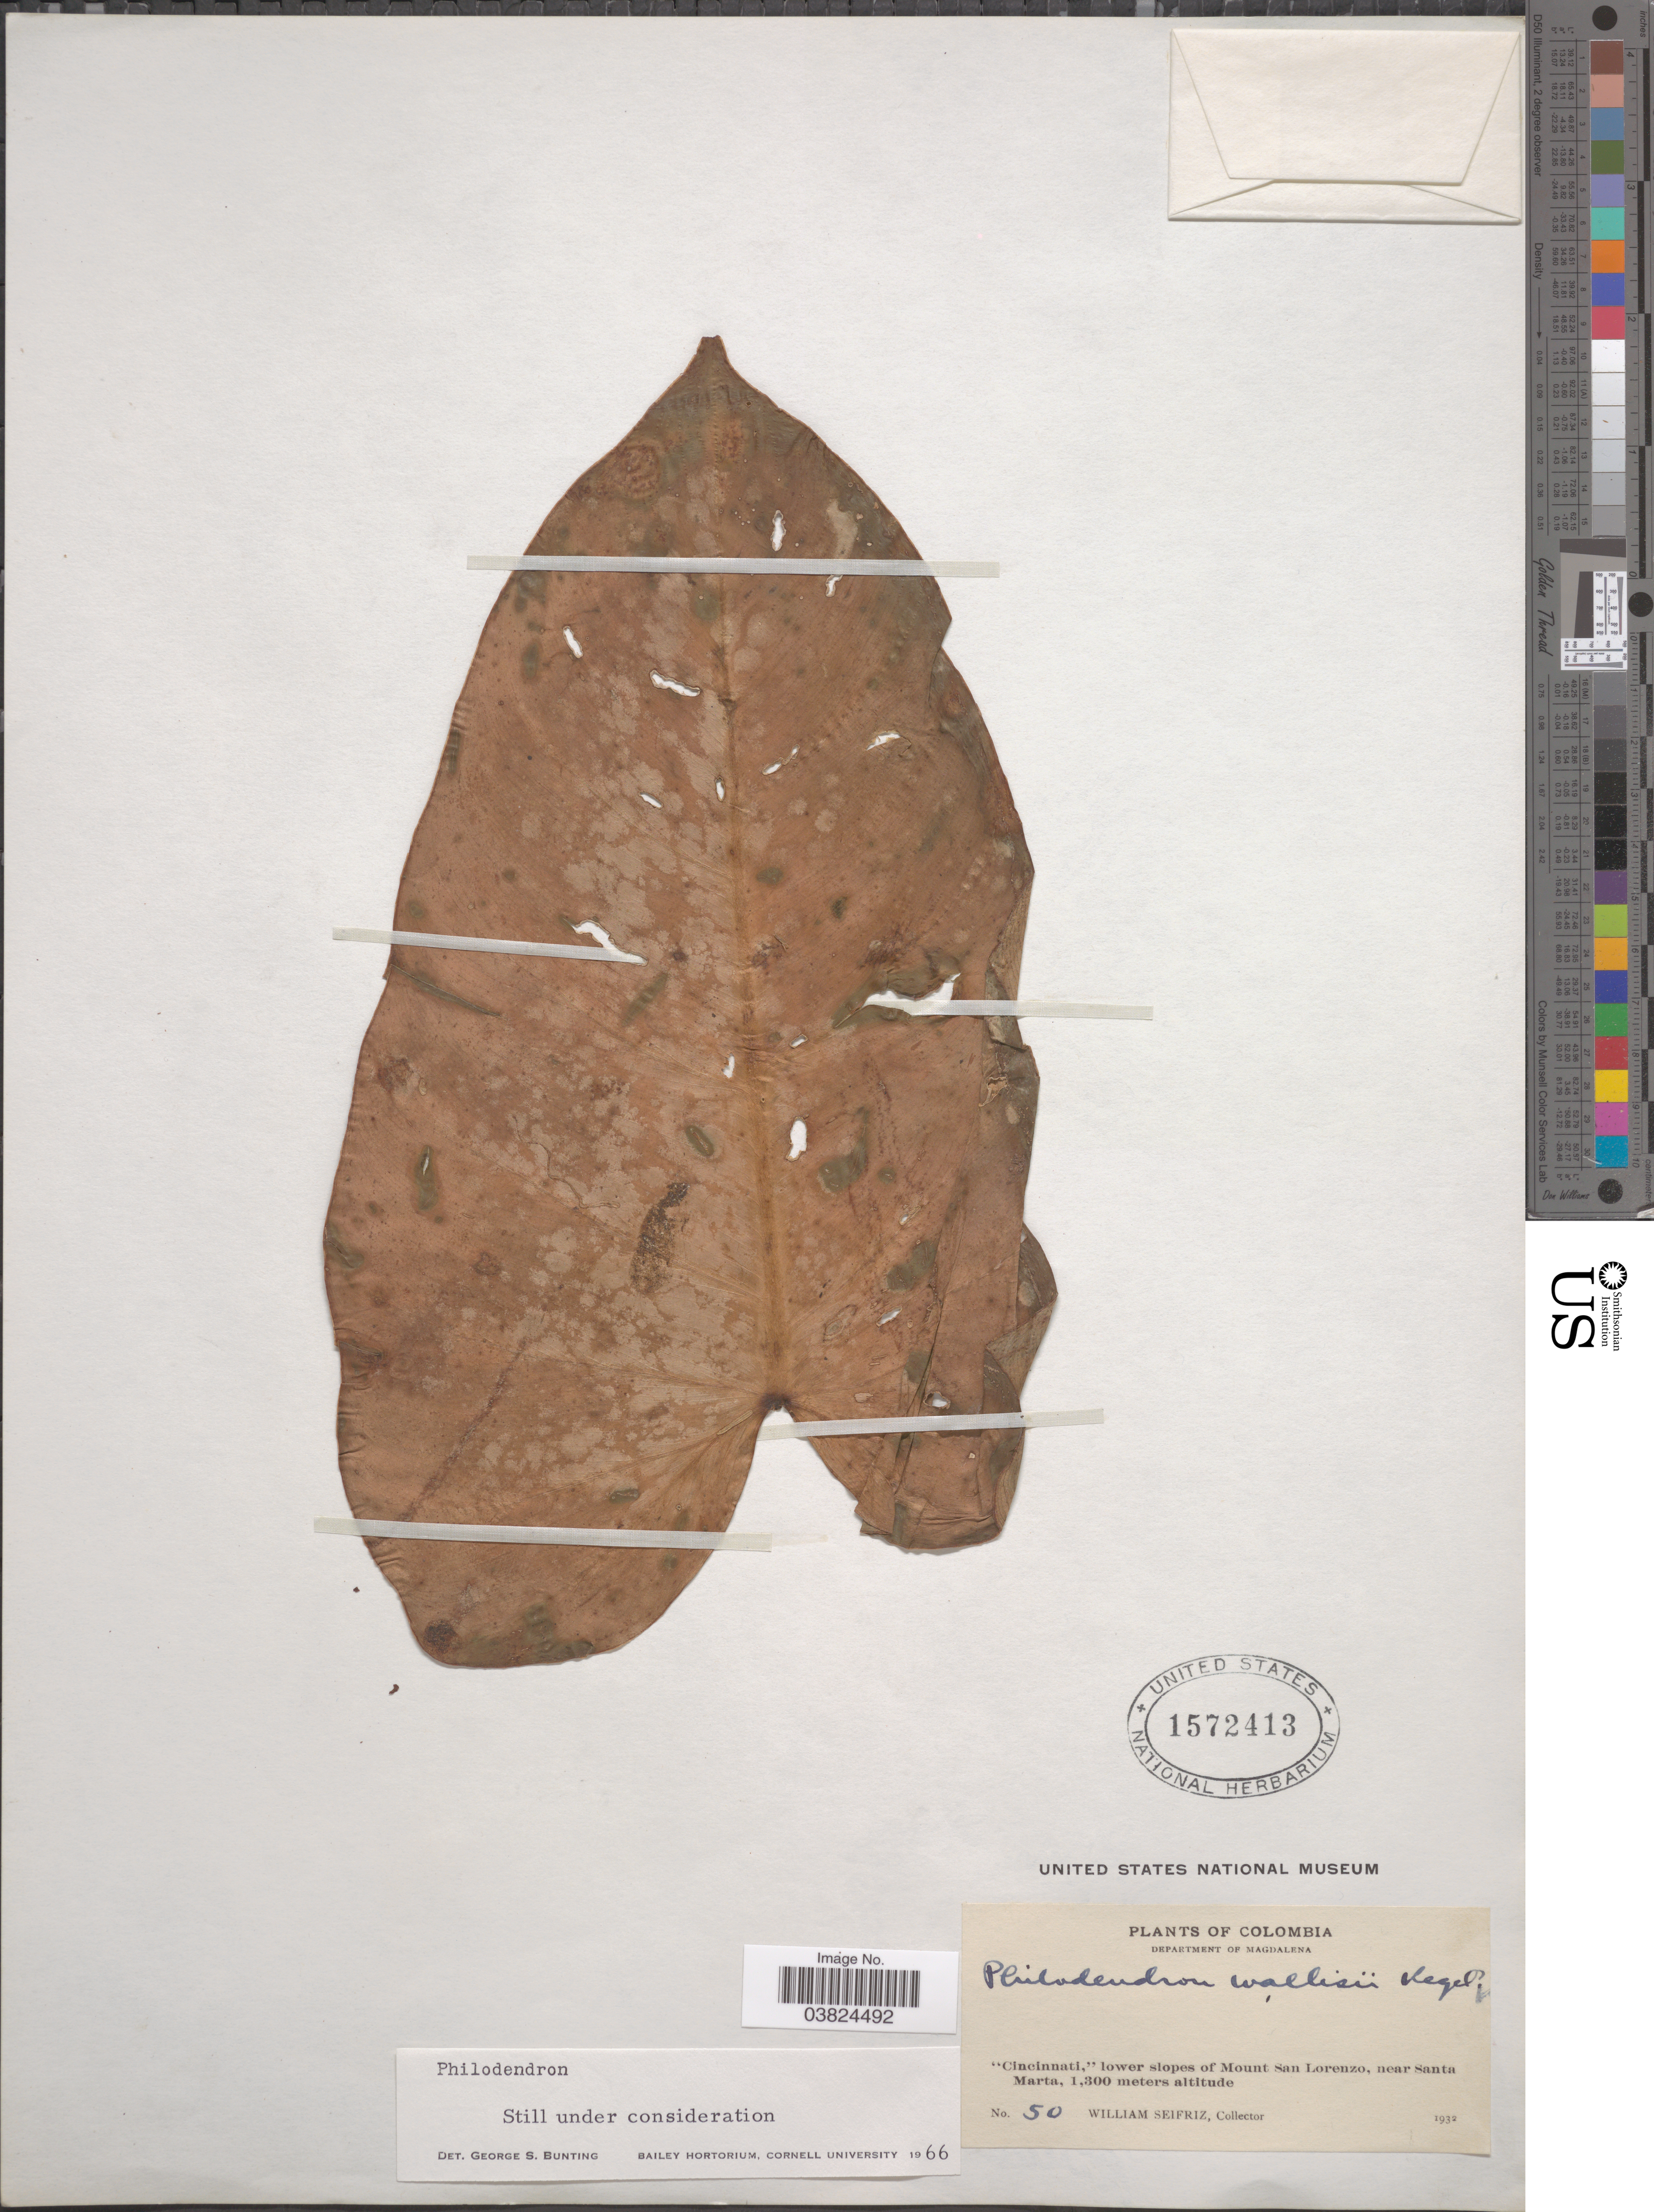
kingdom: Plantae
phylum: Tracheophyta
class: Liliopsida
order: Alismatales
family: Araceae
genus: Philodendron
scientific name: Philodendron sp.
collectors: W. Seifriz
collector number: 50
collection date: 1932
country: Colombia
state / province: Magdalena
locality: Department of Magdalena. "Cincinnati," lower slopes of Mount San Lorenzo, near Santa Marta.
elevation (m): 1300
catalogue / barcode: US 1572413